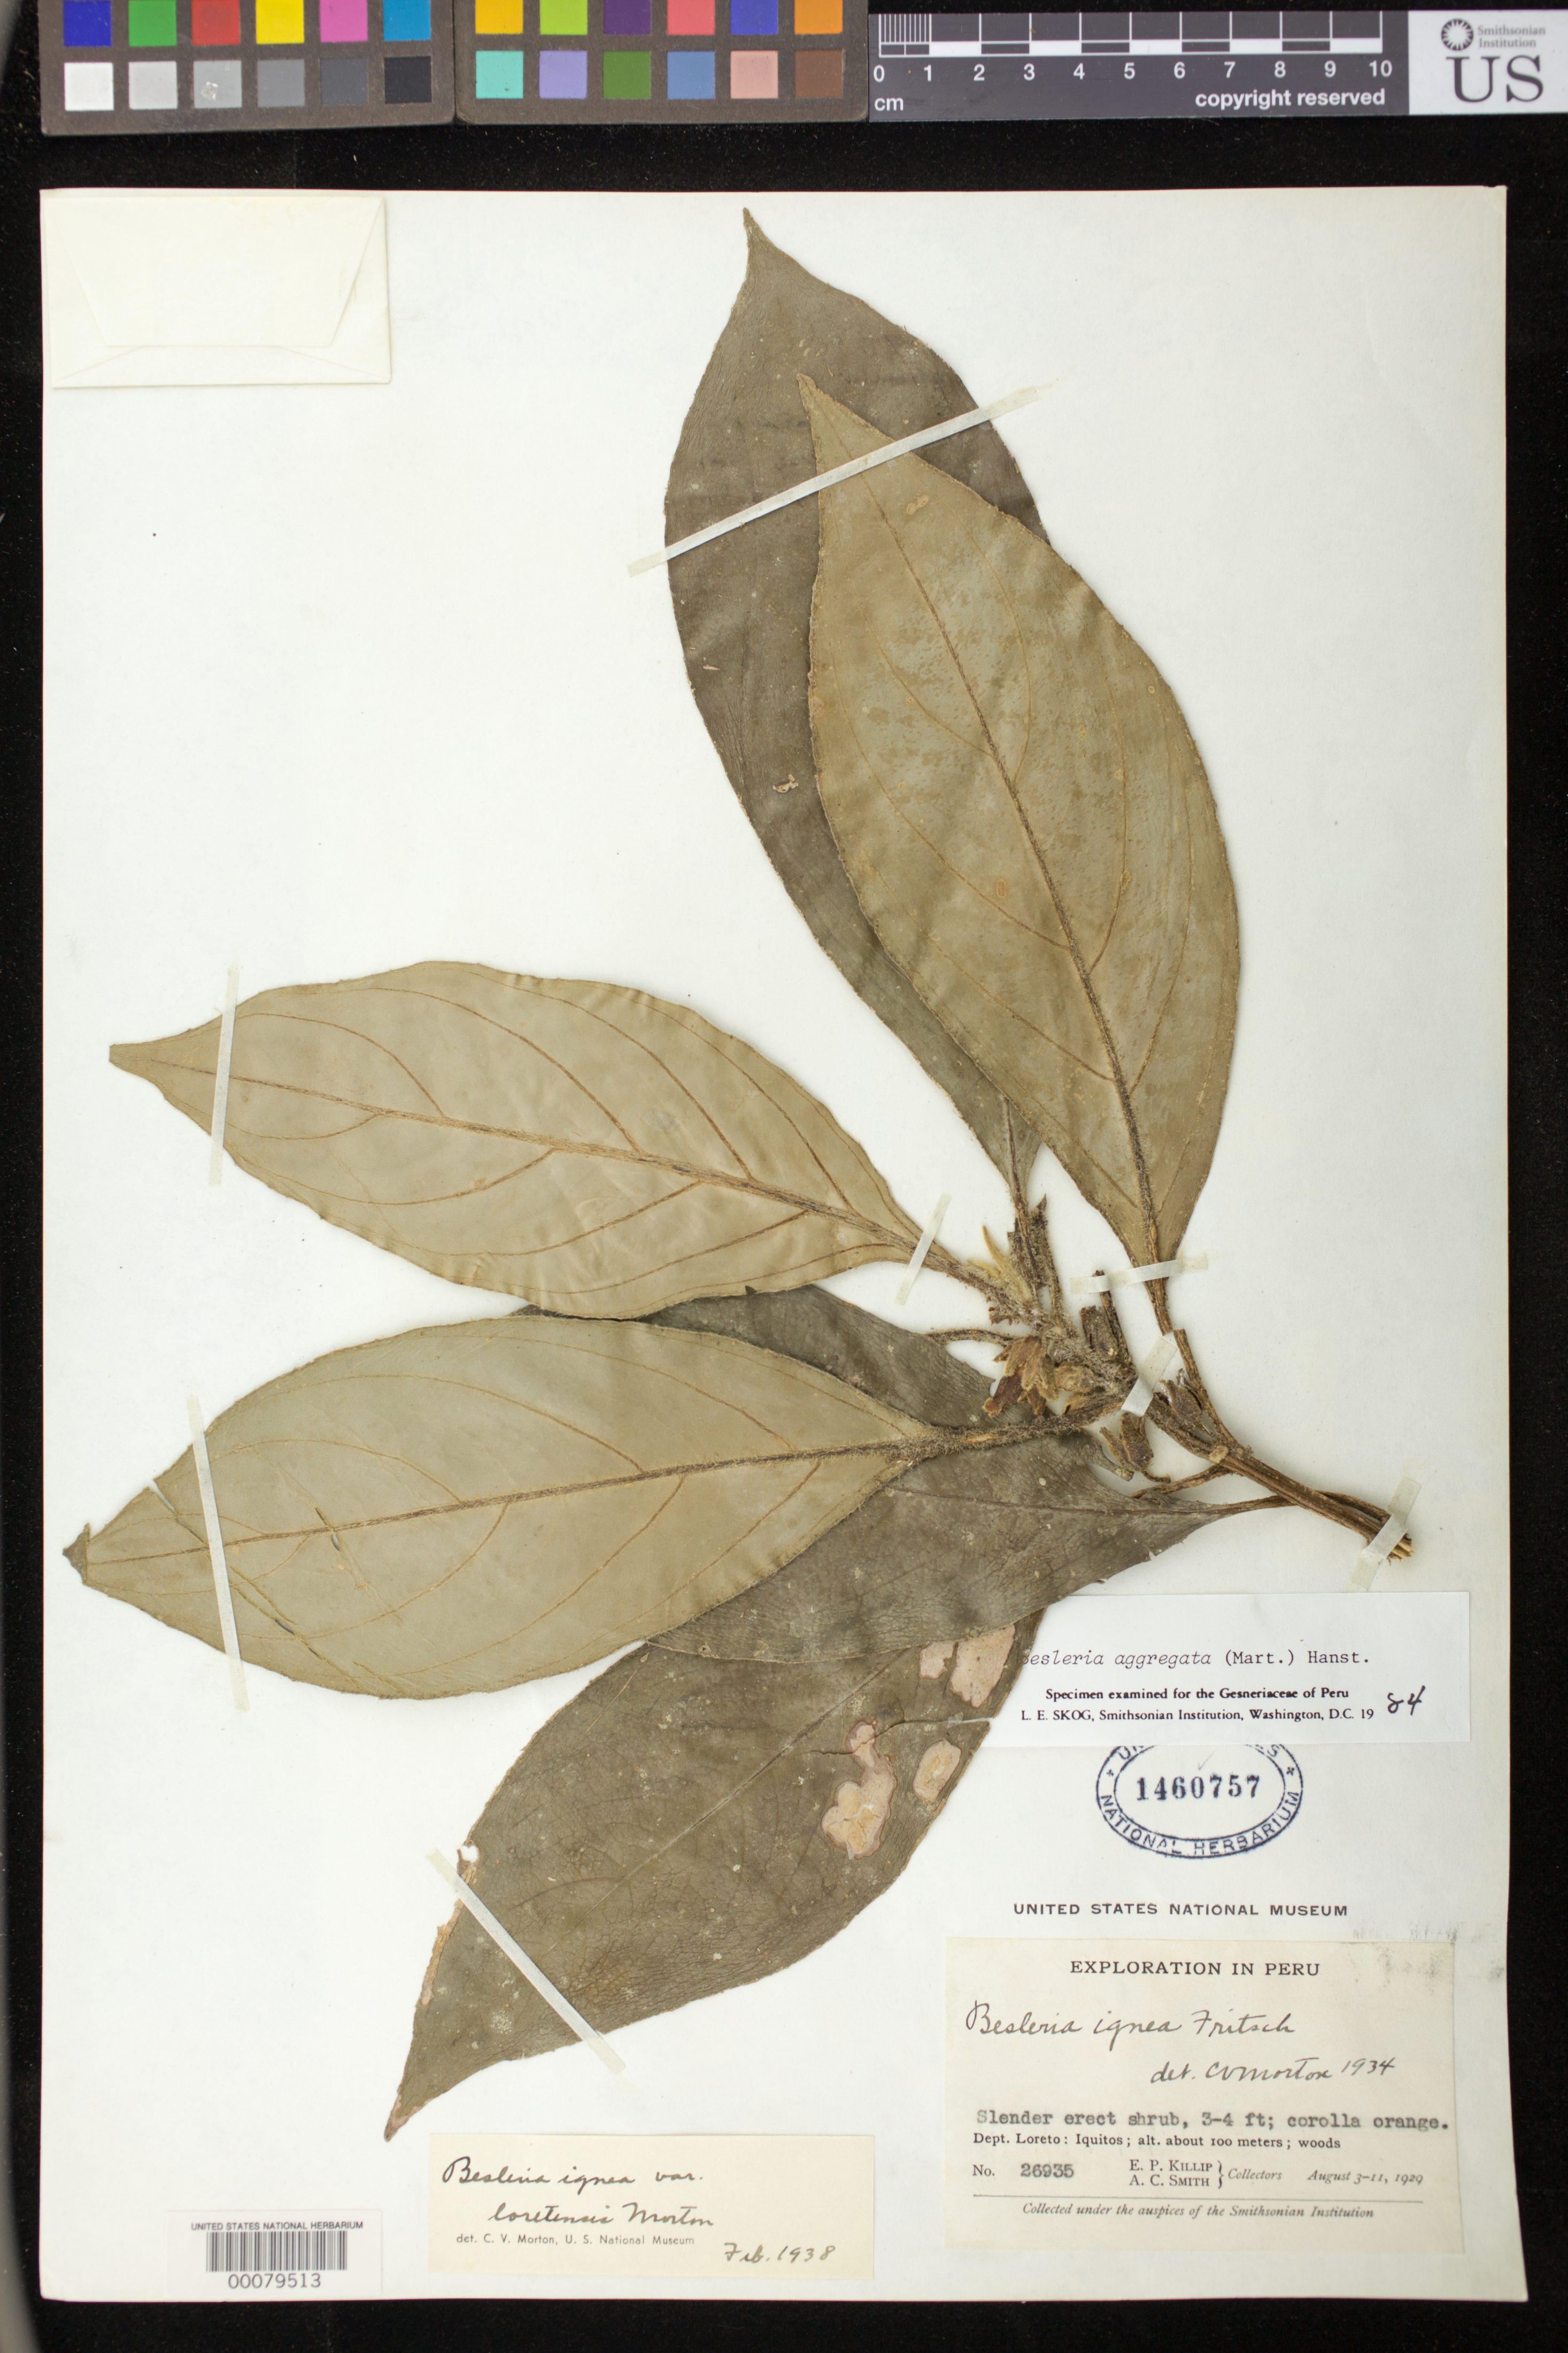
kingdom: Plantae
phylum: Tracheophyta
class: Magnoliopsida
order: Lamiales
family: Gesneriaceae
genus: Besleria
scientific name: Besleria aggregata var. aggregata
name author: (Mart.) Hanst.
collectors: E. P. Killip & A. C. Smith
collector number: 26935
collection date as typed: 3-11 Aug 1929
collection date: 1929-08-03/1929-08-11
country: Peru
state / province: Loreto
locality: Iquitos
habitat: Woods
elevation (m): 100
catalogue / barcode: US 1460757